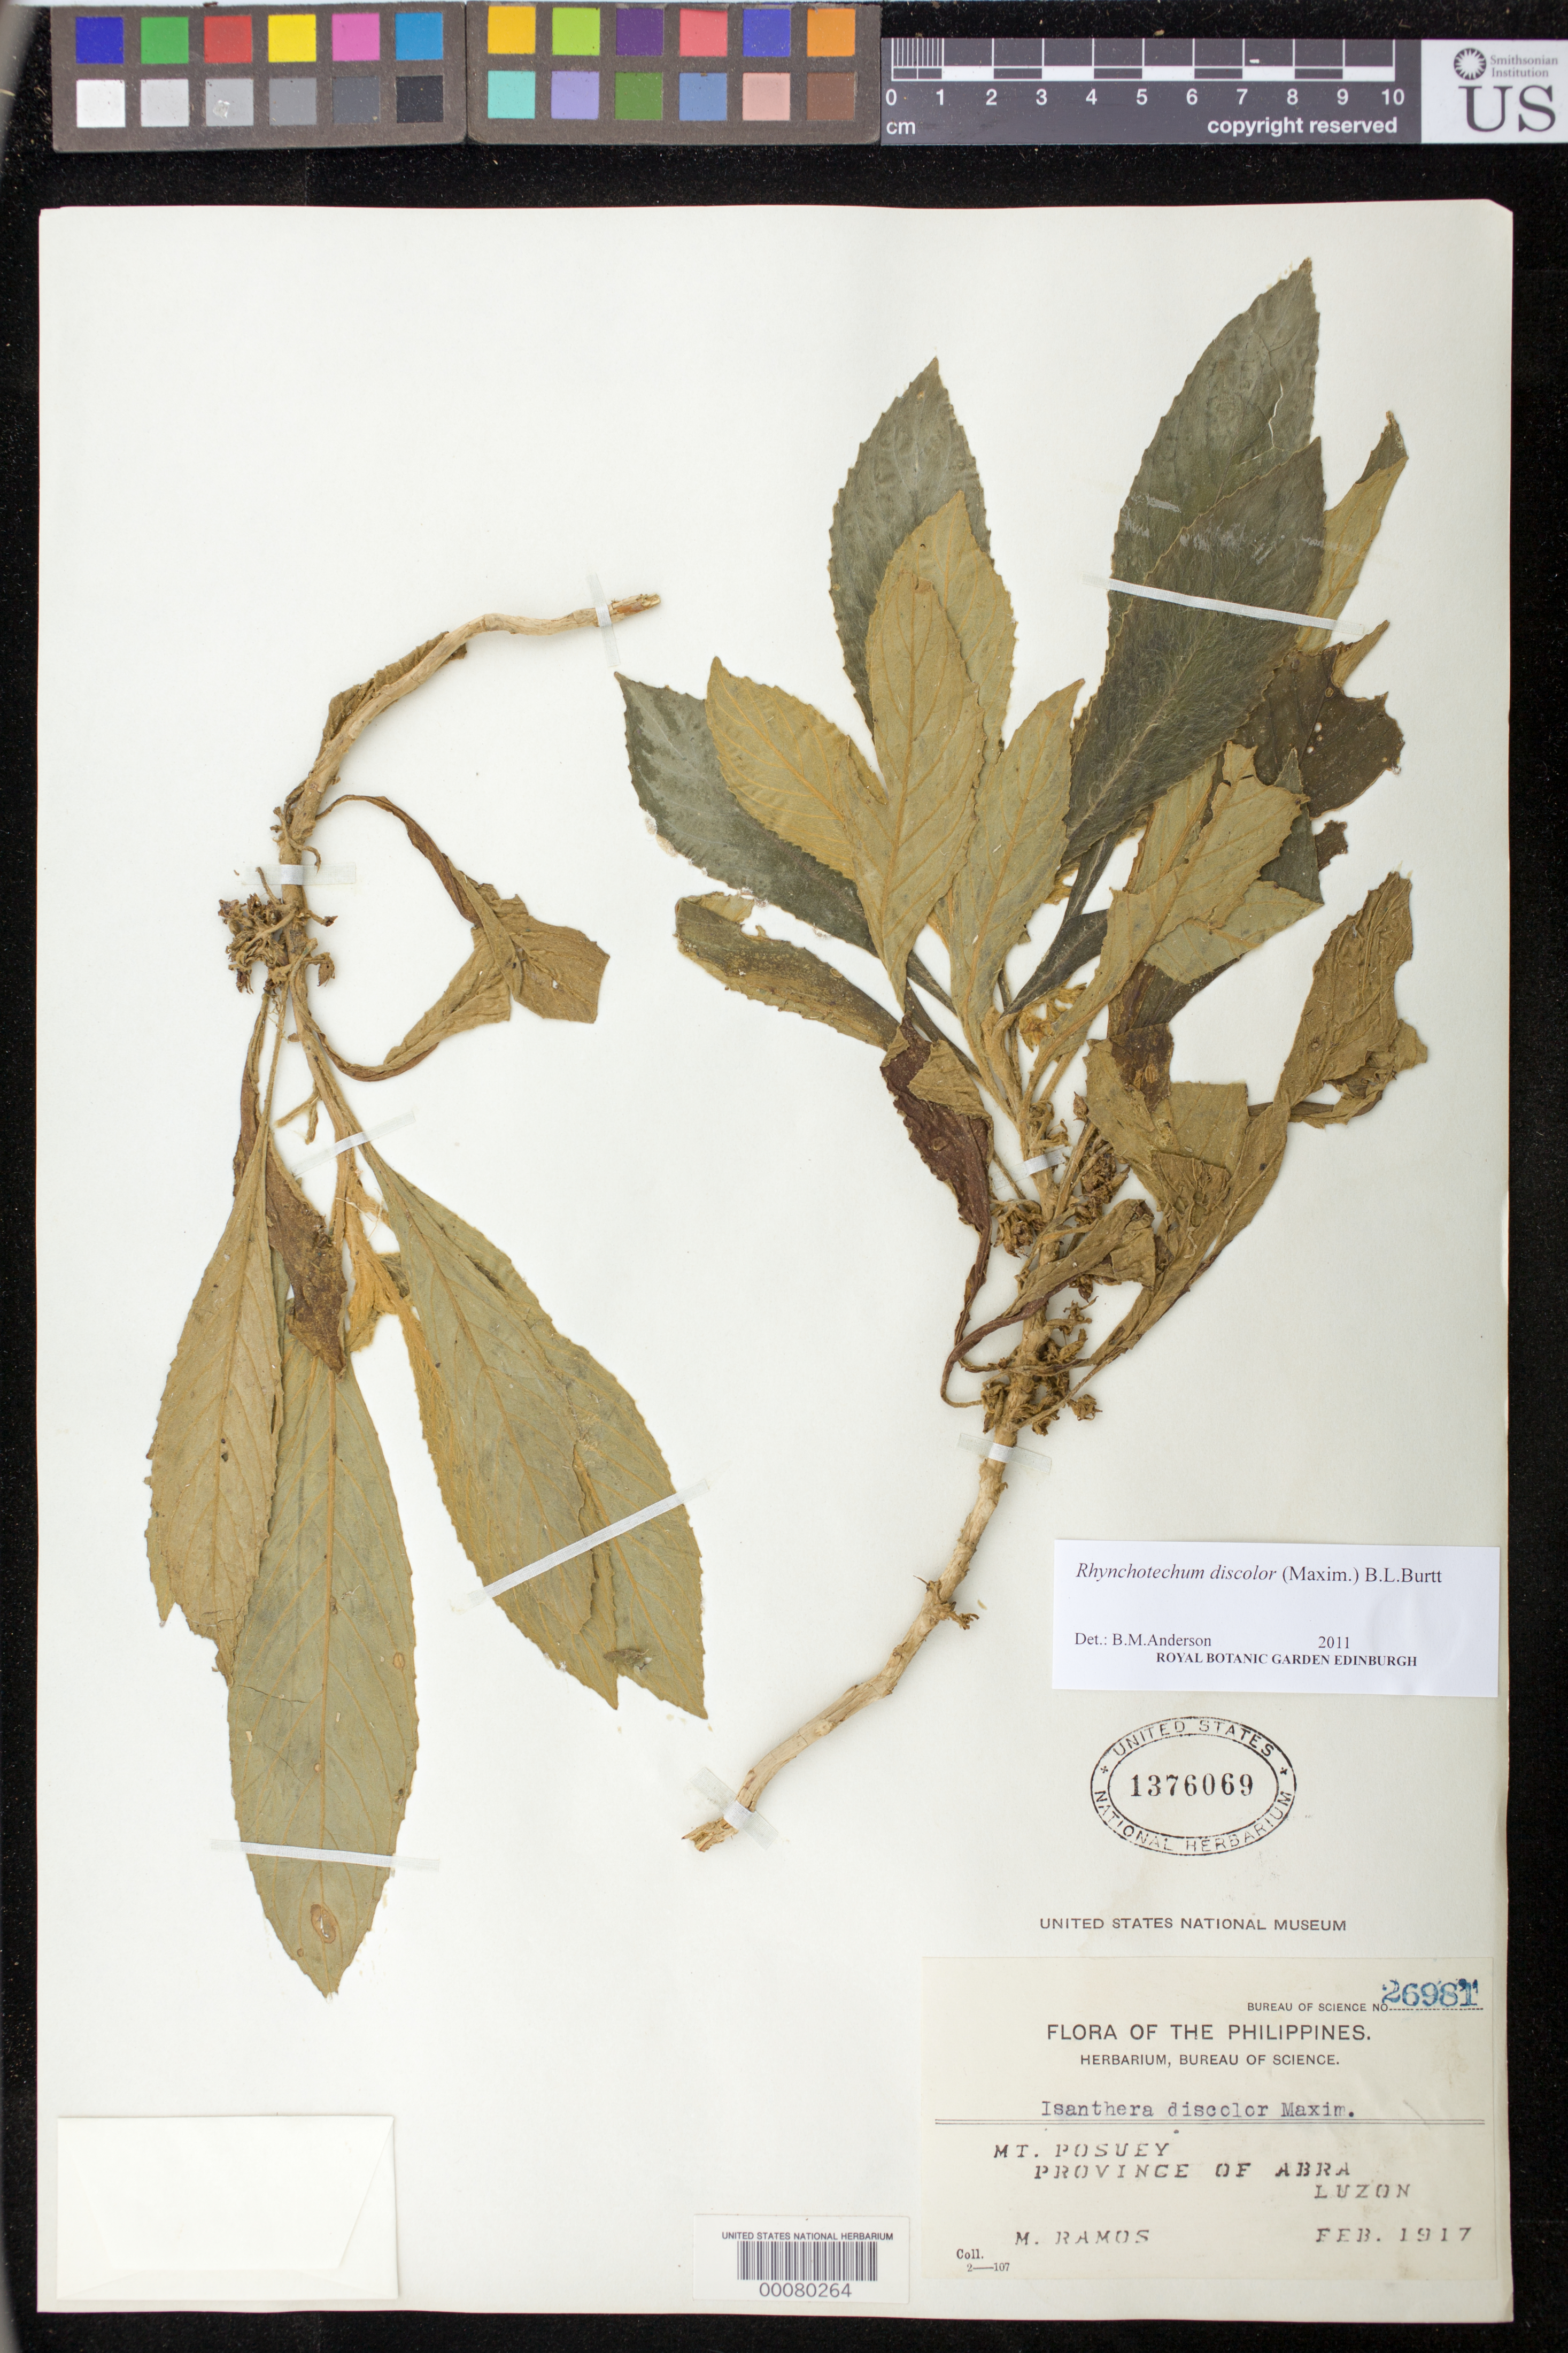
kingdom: Plantae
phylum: Tracheophyta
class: Magnoliopsida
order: Lamiales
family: Gesneriaceae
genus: Rhynchotechum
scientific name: Rhynchotechum discolor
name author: (Maxim.) B.L. Burtt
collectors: M. Ramos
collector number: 26981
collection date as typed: Feb 1917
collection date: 1917-02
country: Philippines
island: Luzon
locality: Abra, Mt posuey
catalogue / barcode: US 1376069